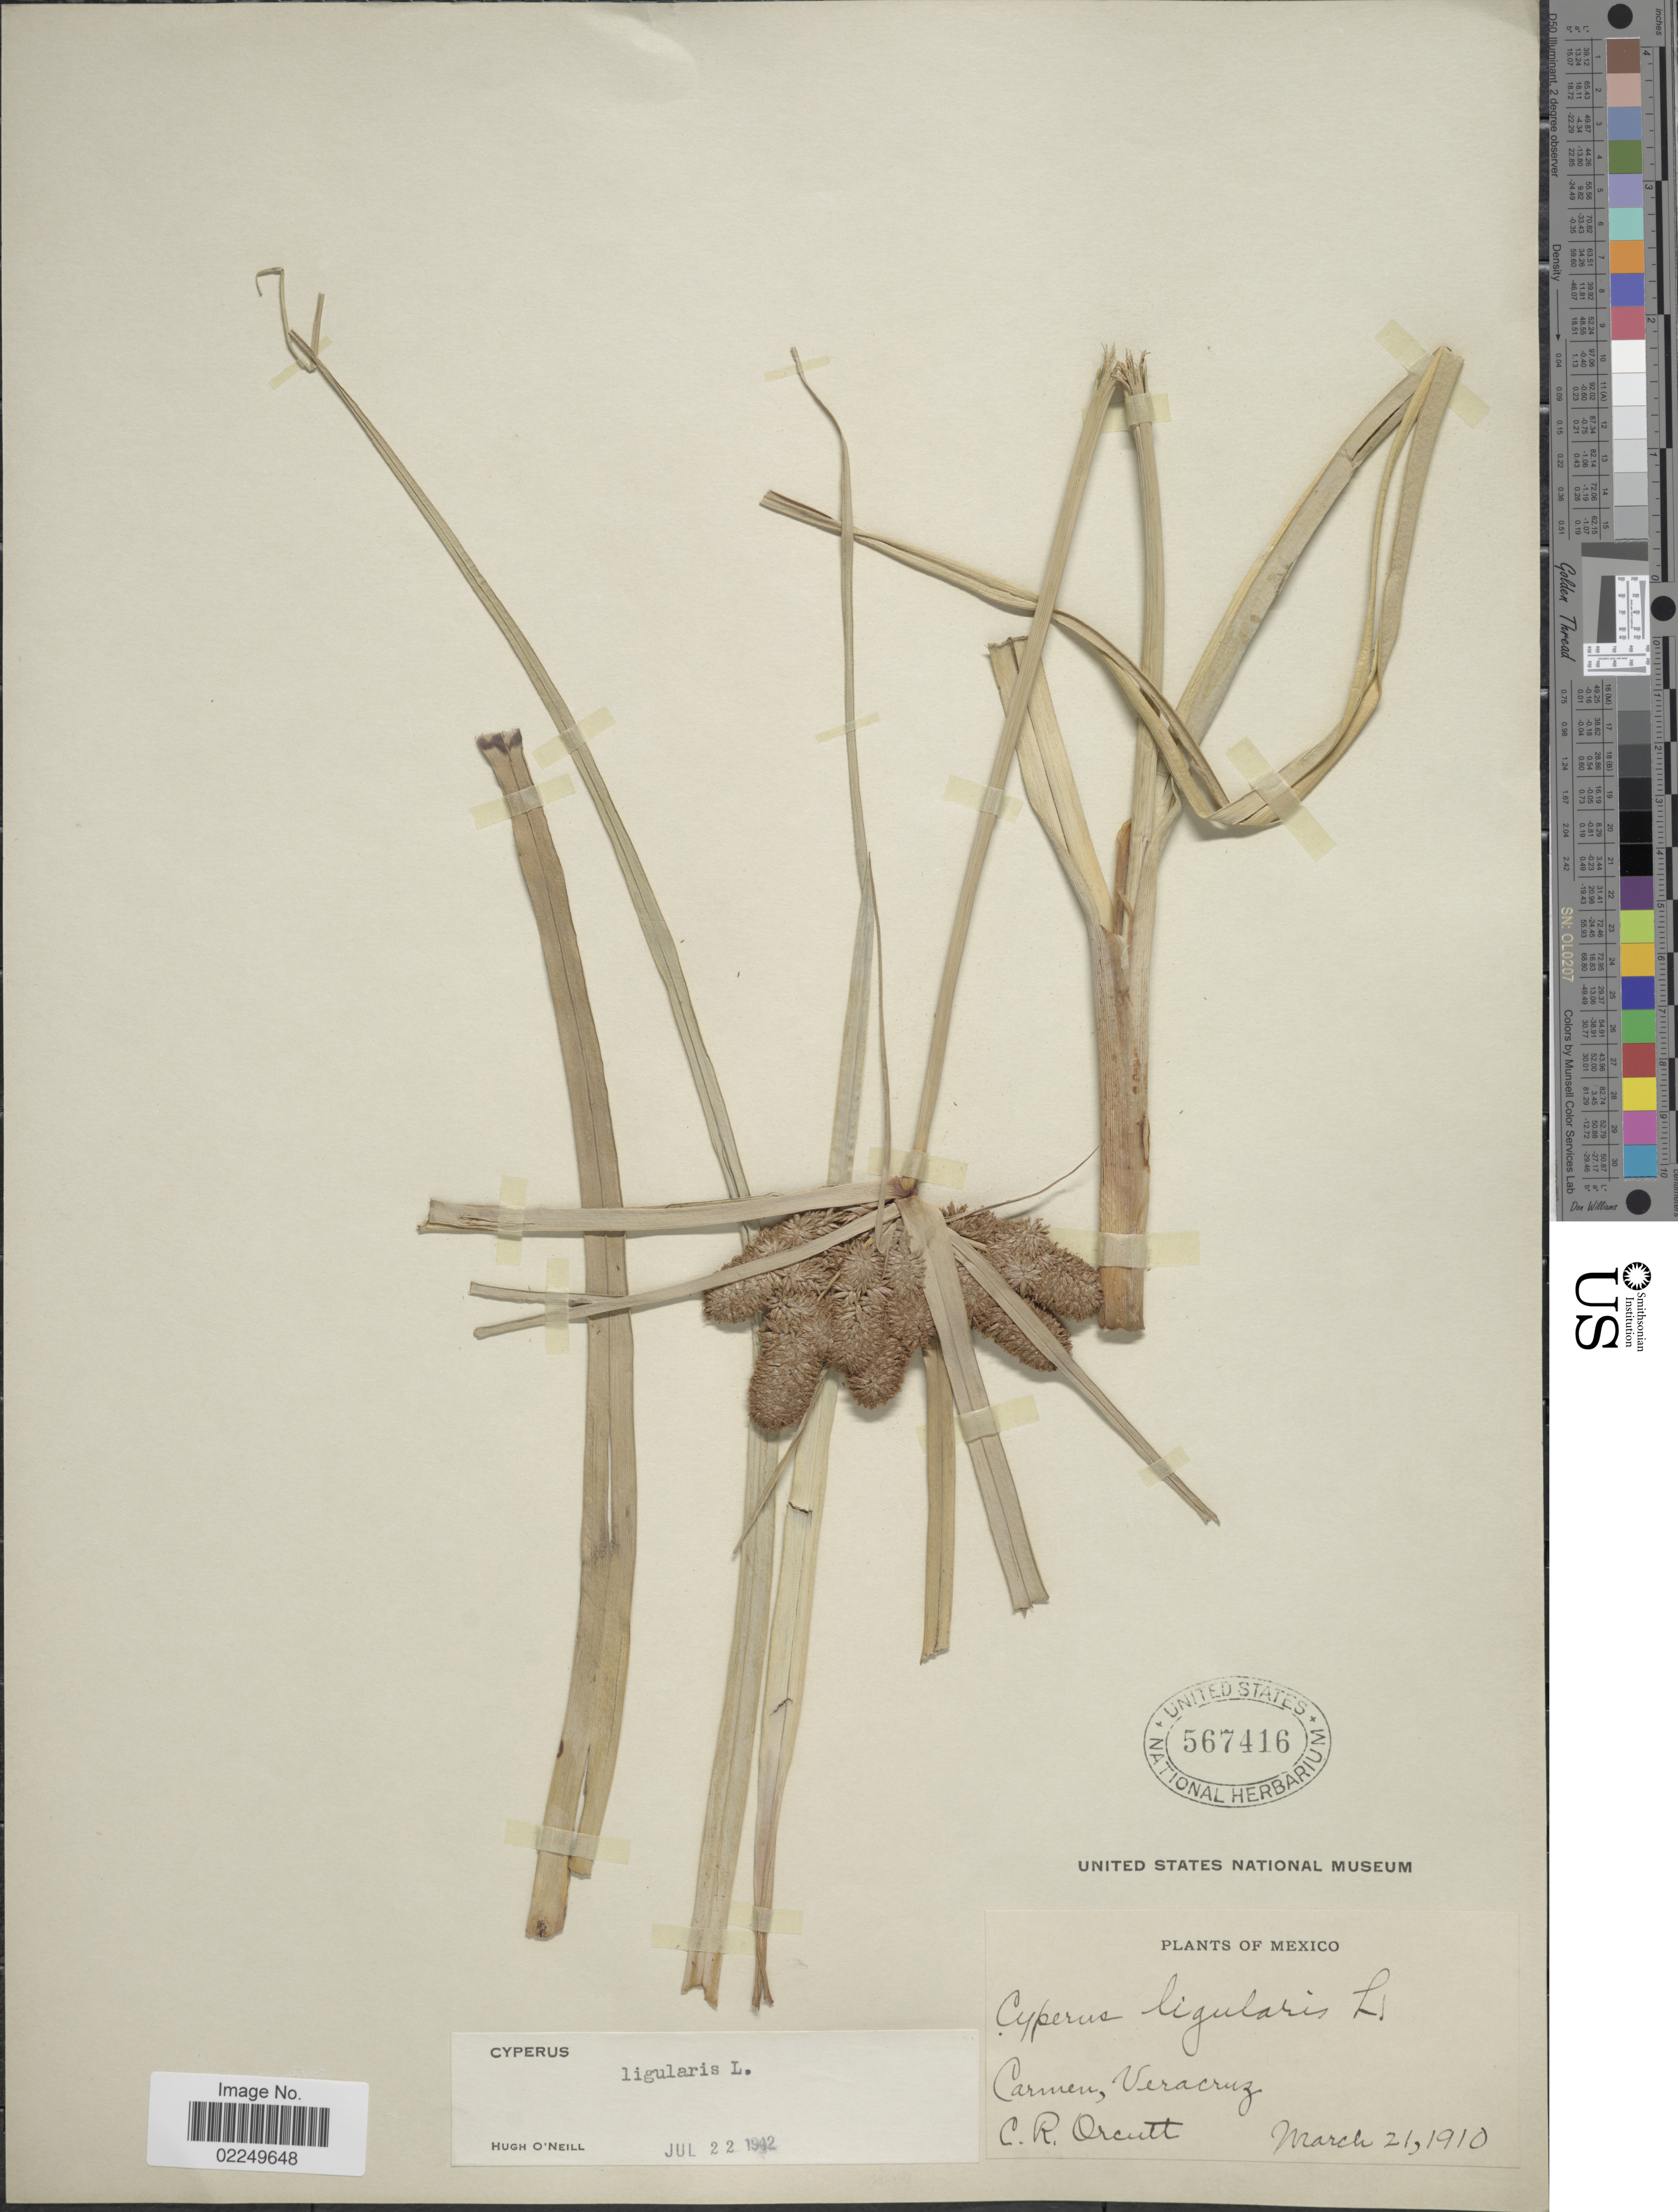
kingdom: Plantae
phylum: Tracheophyta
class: Liliopsida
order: Poales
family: Cyperaceae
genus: Cyperus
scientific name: Cyperus ligularis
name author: L.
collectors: C. R. Orcutt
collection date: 1910-03-21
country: Mexico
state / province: Veracruz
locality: Carmen, Veracruz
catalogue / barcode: US 567416